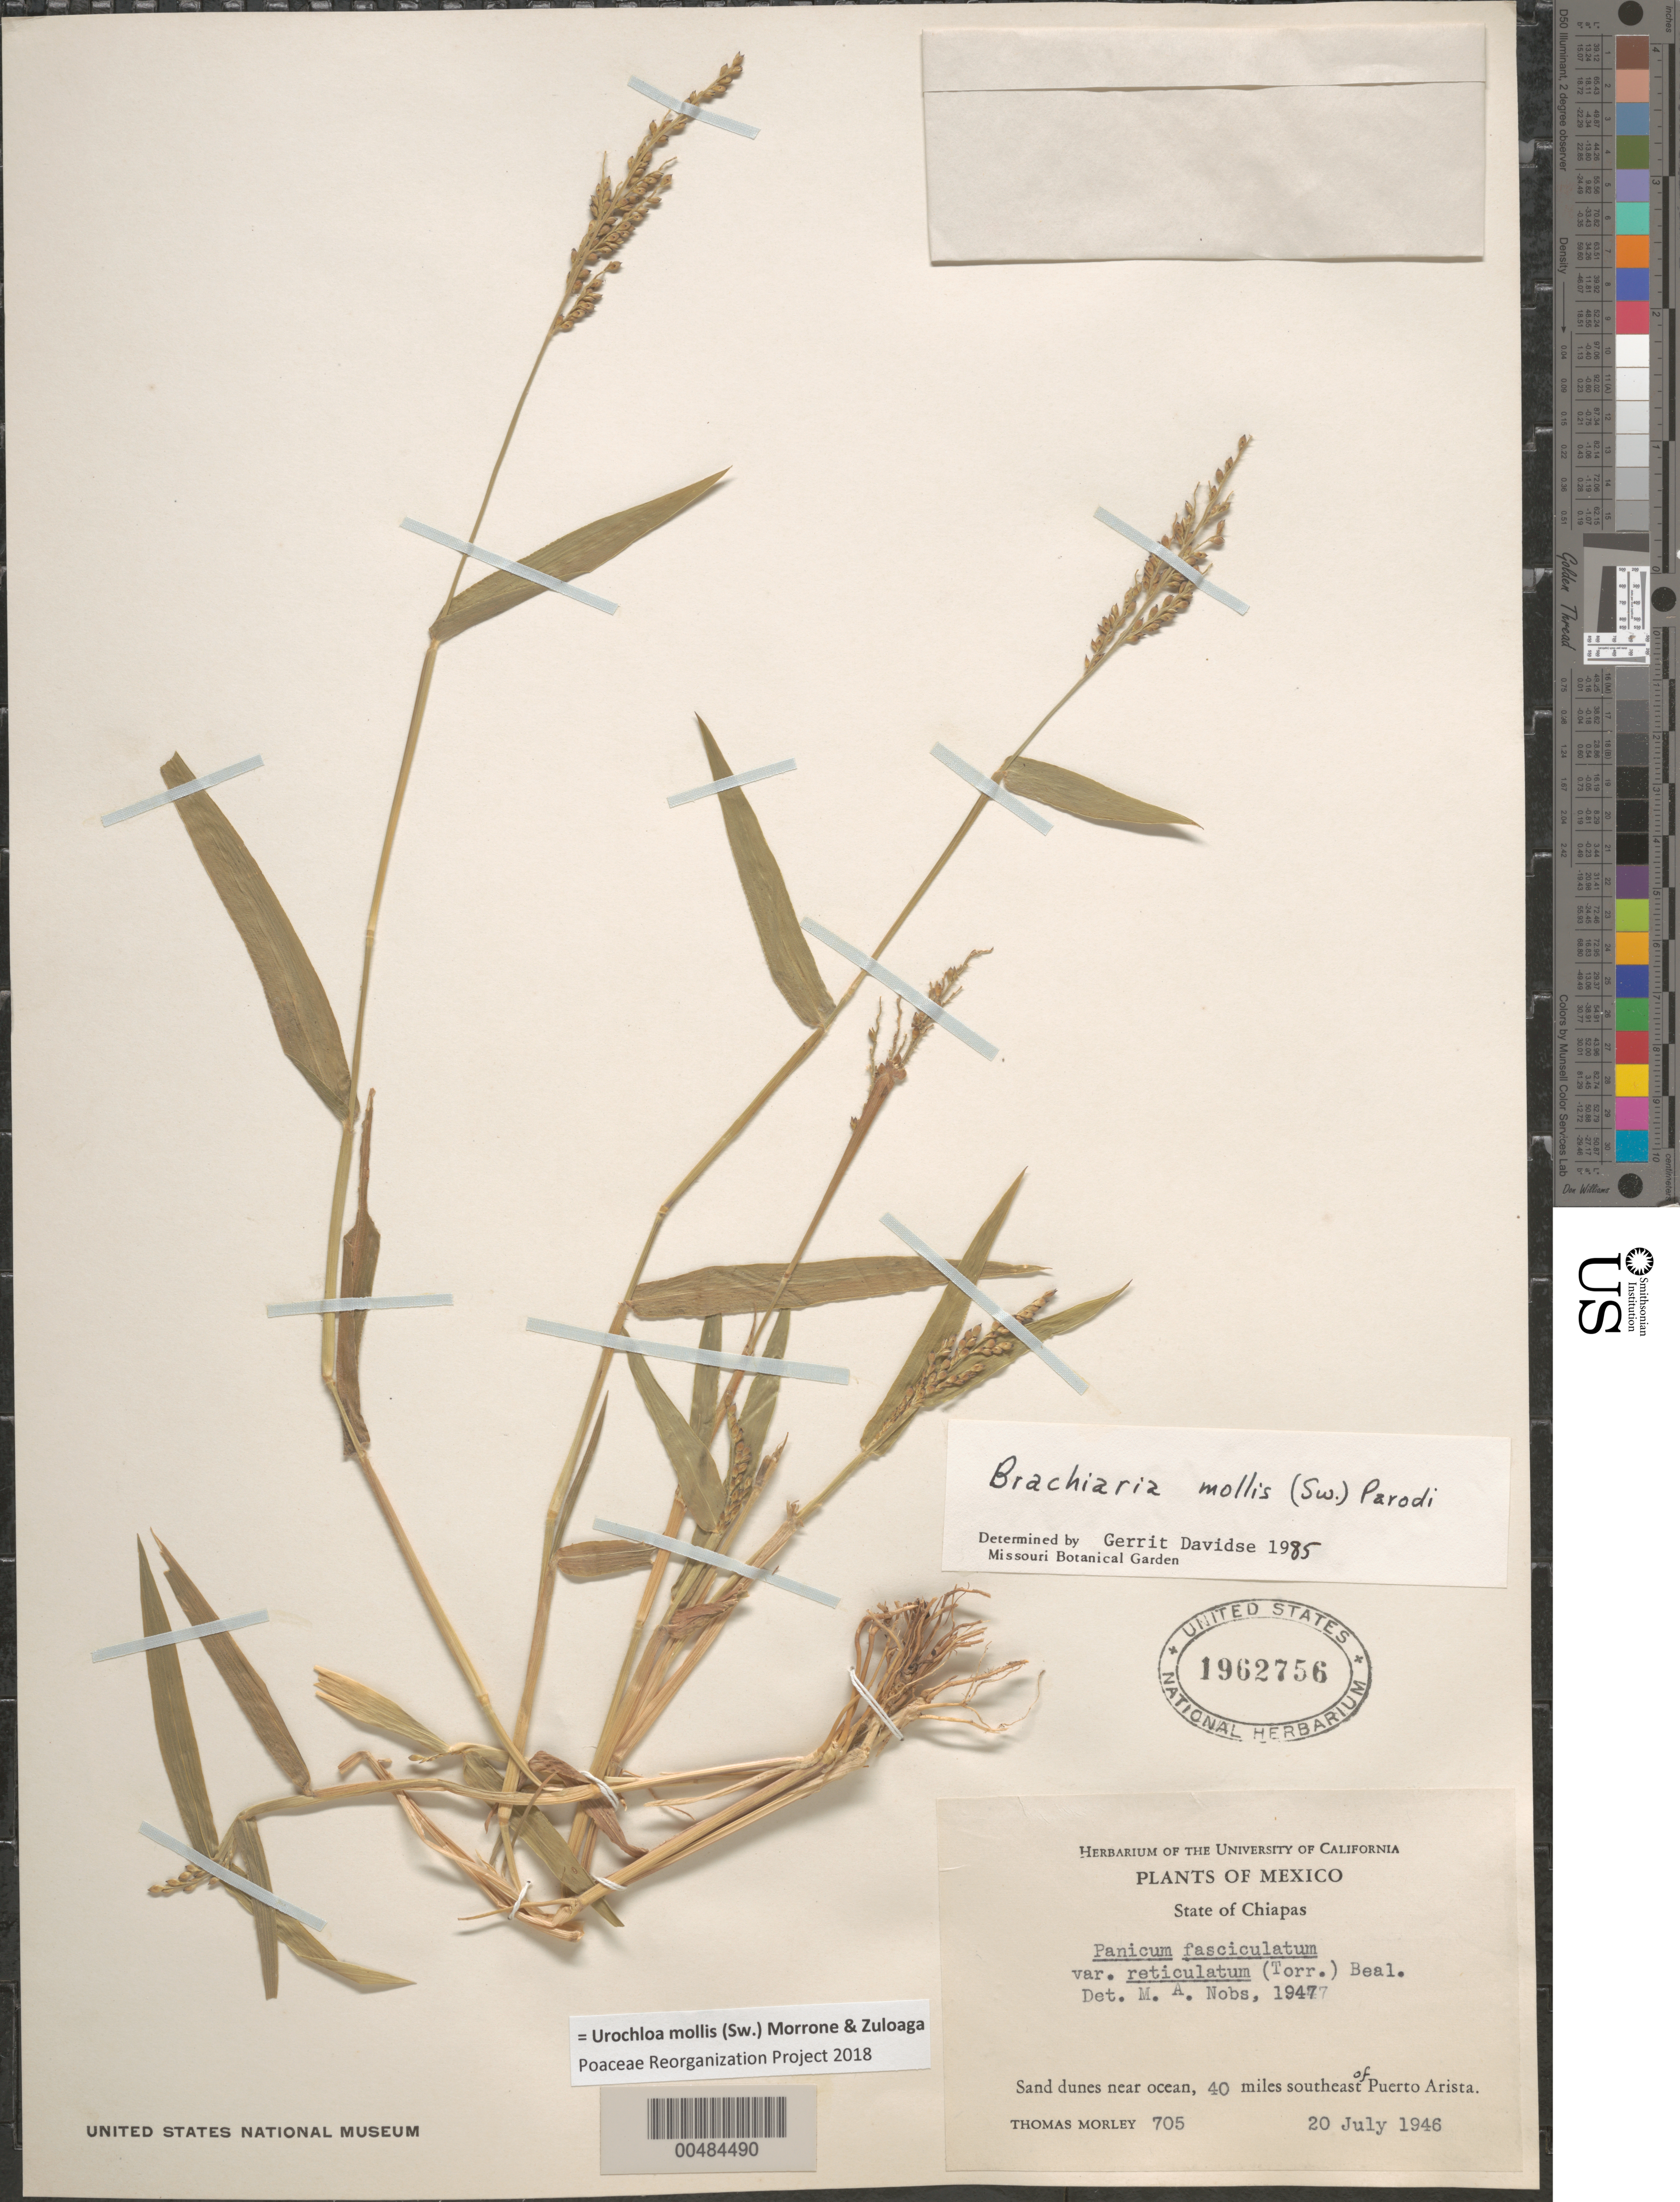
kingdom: Plantae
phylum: Tracheophyta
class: Liliopsida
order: Poales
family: Poaceae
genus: Brachiaria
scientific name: Brachiaria molle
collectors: T. Morley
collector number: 705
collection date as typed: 20 Jul 1946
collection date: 1946-07-20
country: Mexico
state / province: Chiapas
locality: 40 mi SE of Puerto Arista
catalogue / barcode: US 1962756